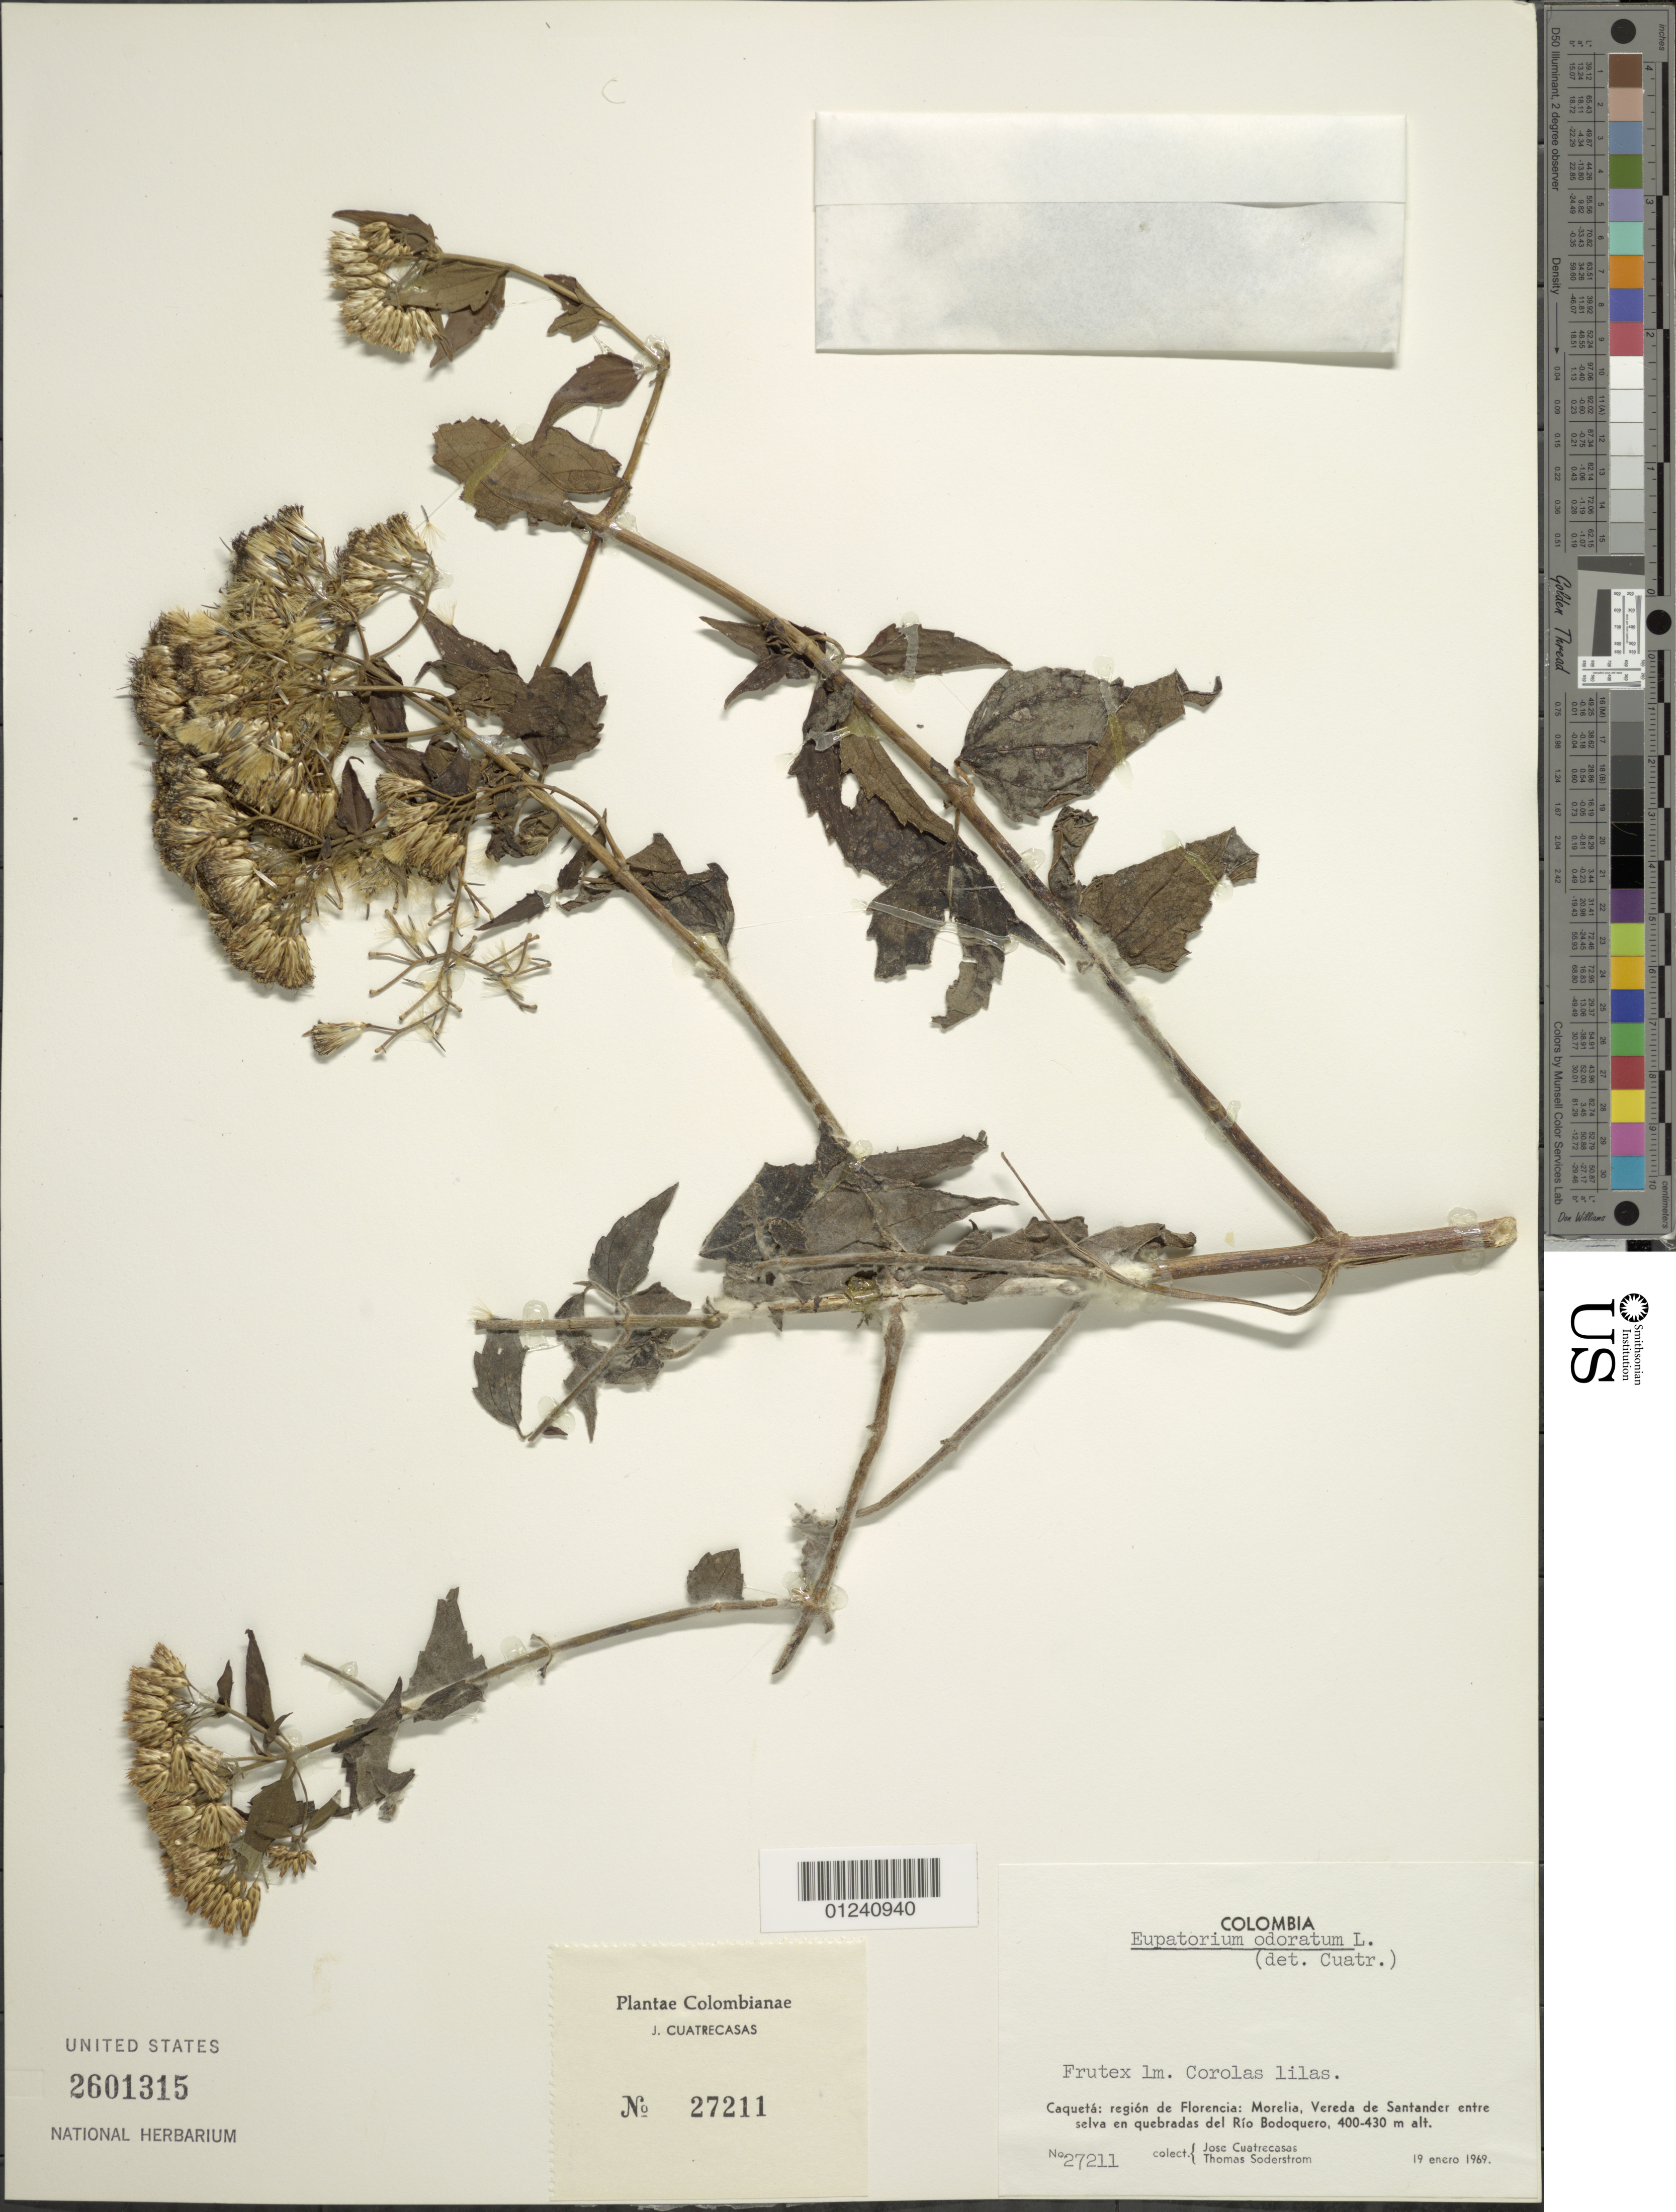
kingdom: Plantae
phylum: Tracheophyta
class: Magnoliopsida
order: Asterales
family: Asteraceae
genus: Chromolaena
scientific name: Chromolaena barranquillensis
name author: (Hieron.) R.M. King & H. Rob.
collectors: J. Cuatrecasas & T. R. Soderstrom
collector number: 27211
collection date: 1969-01-19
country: Colombia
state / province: Caquetá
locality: Region de Florencia: Morelia, Vereda de Santander entre selva en quebradas del Rio Bodoquero.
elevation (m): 400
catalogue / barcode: US 2601315